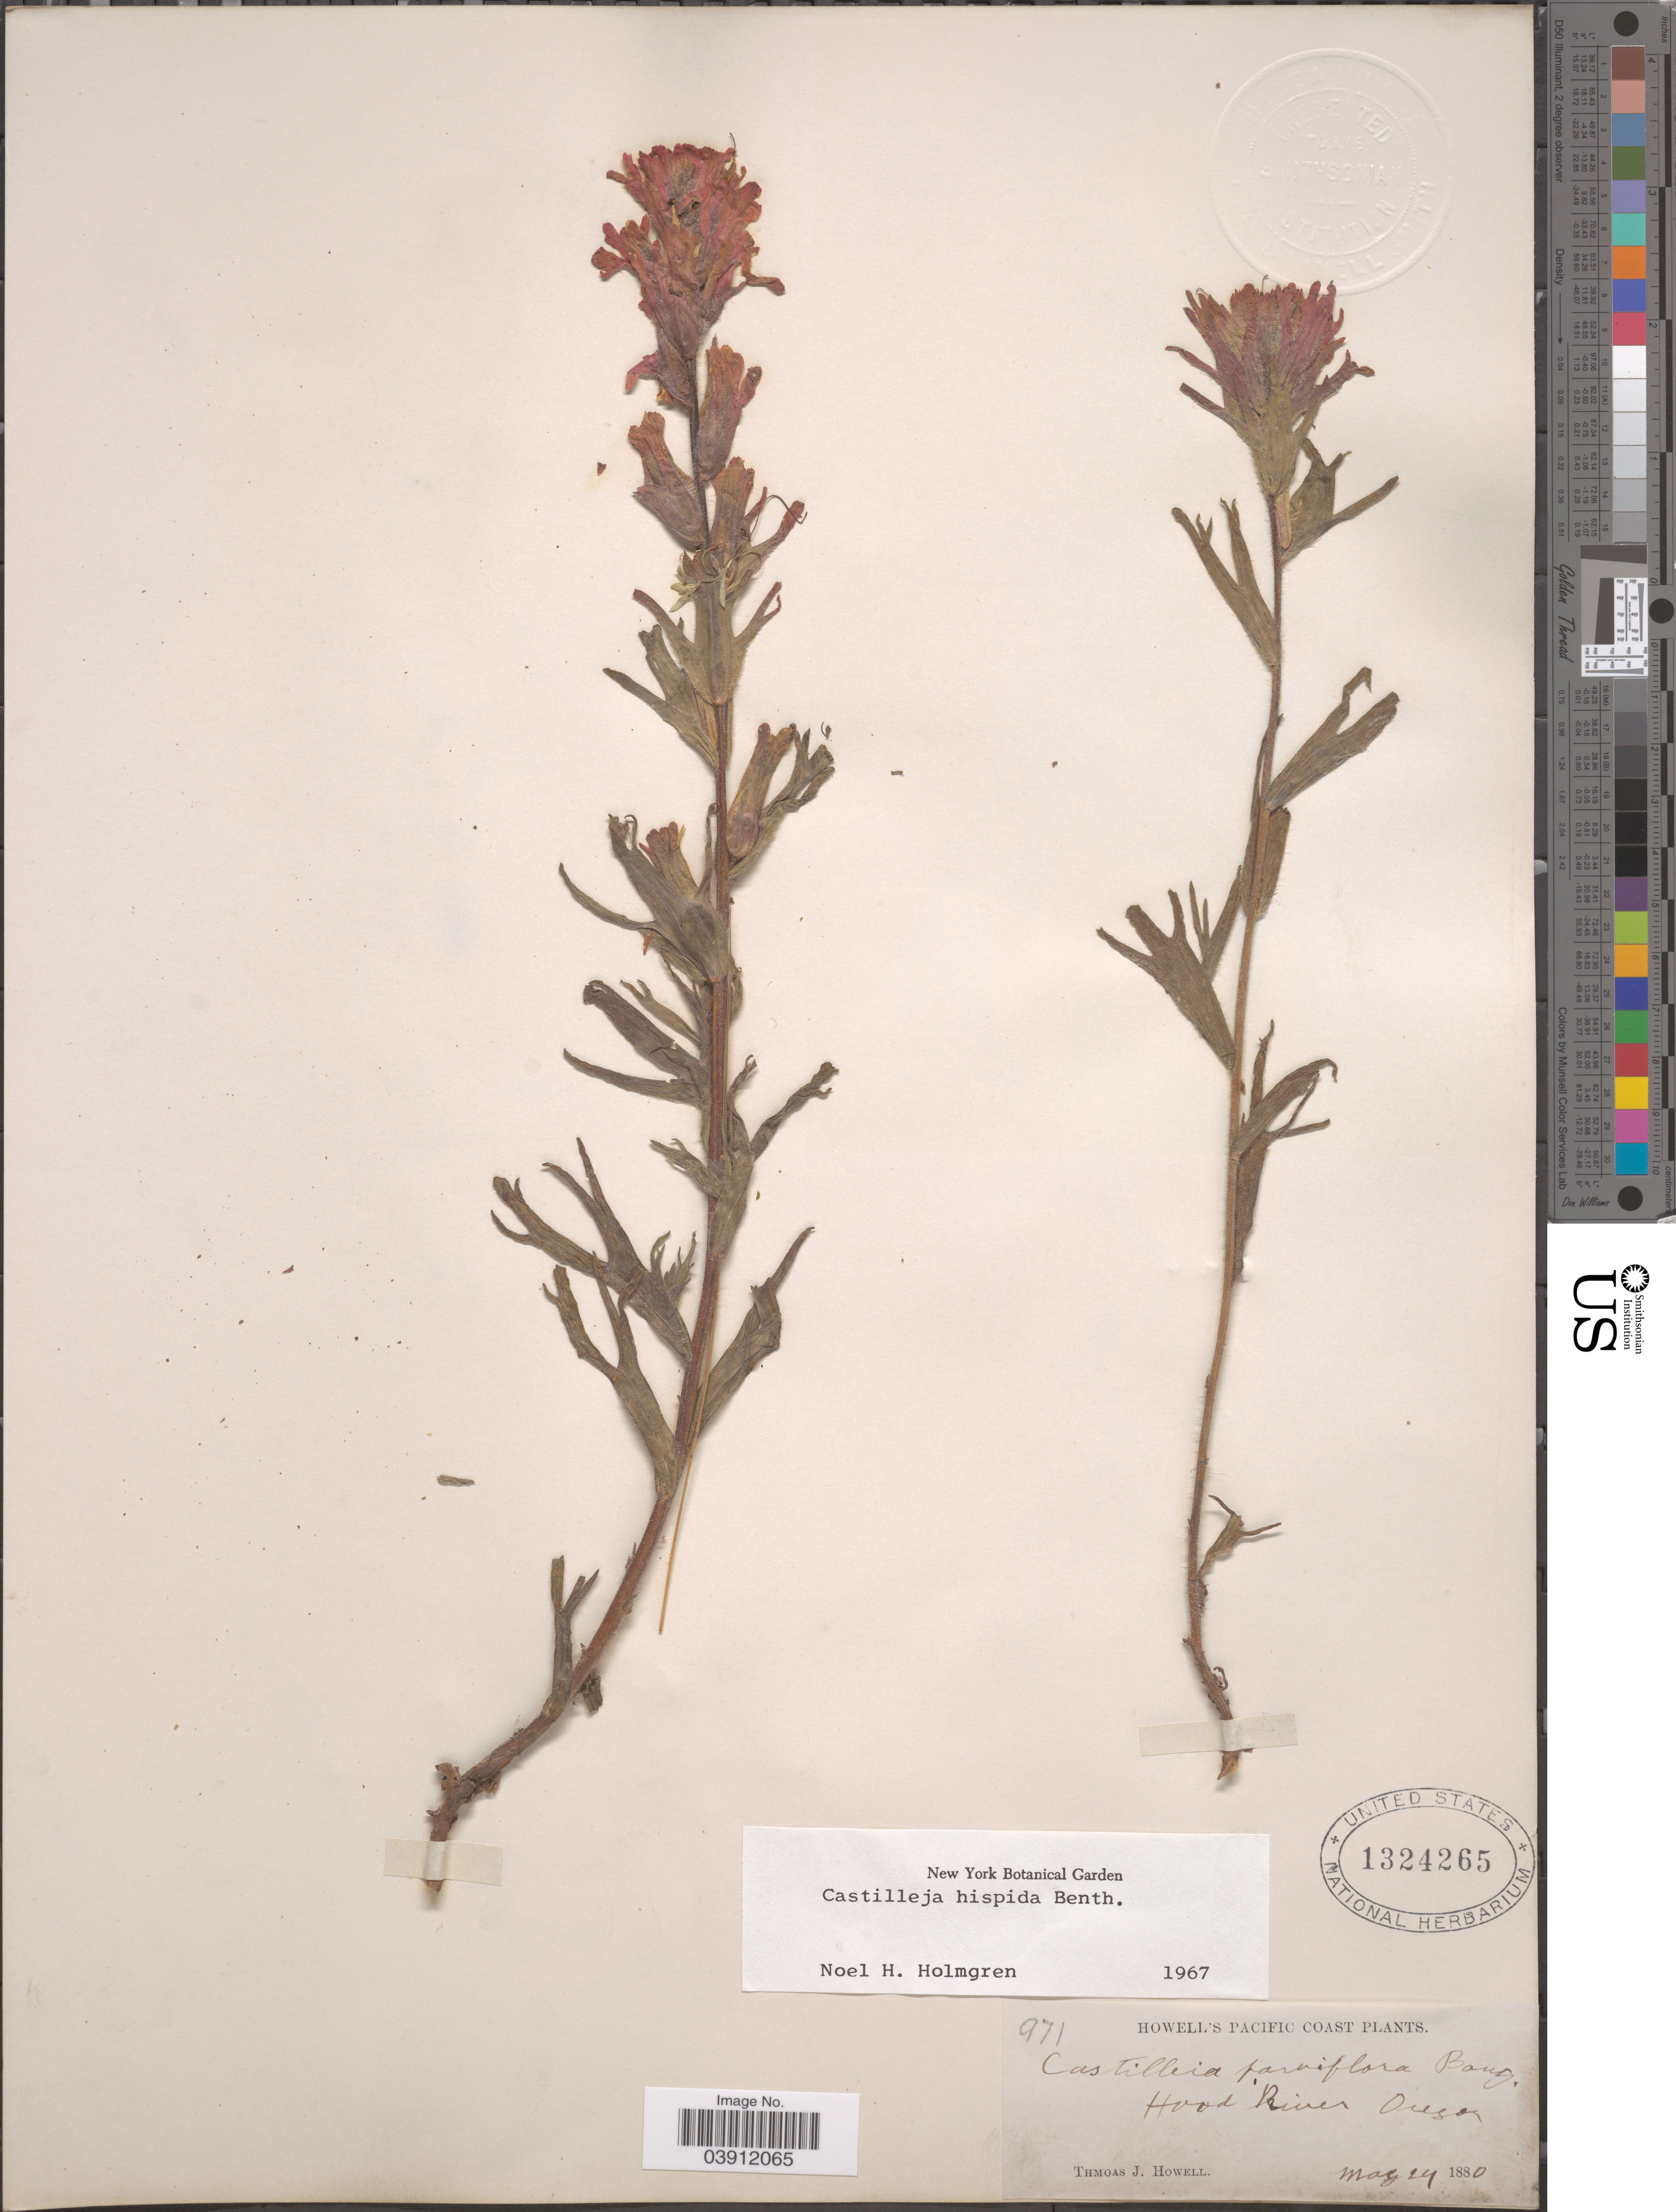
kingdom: Plantae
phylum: Tracheophyta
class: Magnoliopsida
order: Lamiales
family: Orobanchaceae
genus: Castilleja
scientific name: Castilleja hispida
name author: Benth. ex Hook.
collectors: T. J. Howell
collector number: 971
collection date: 1880-05-24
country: United States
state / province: Oregon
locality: Pacific Coast. Hood River.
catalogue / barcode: US 1324265